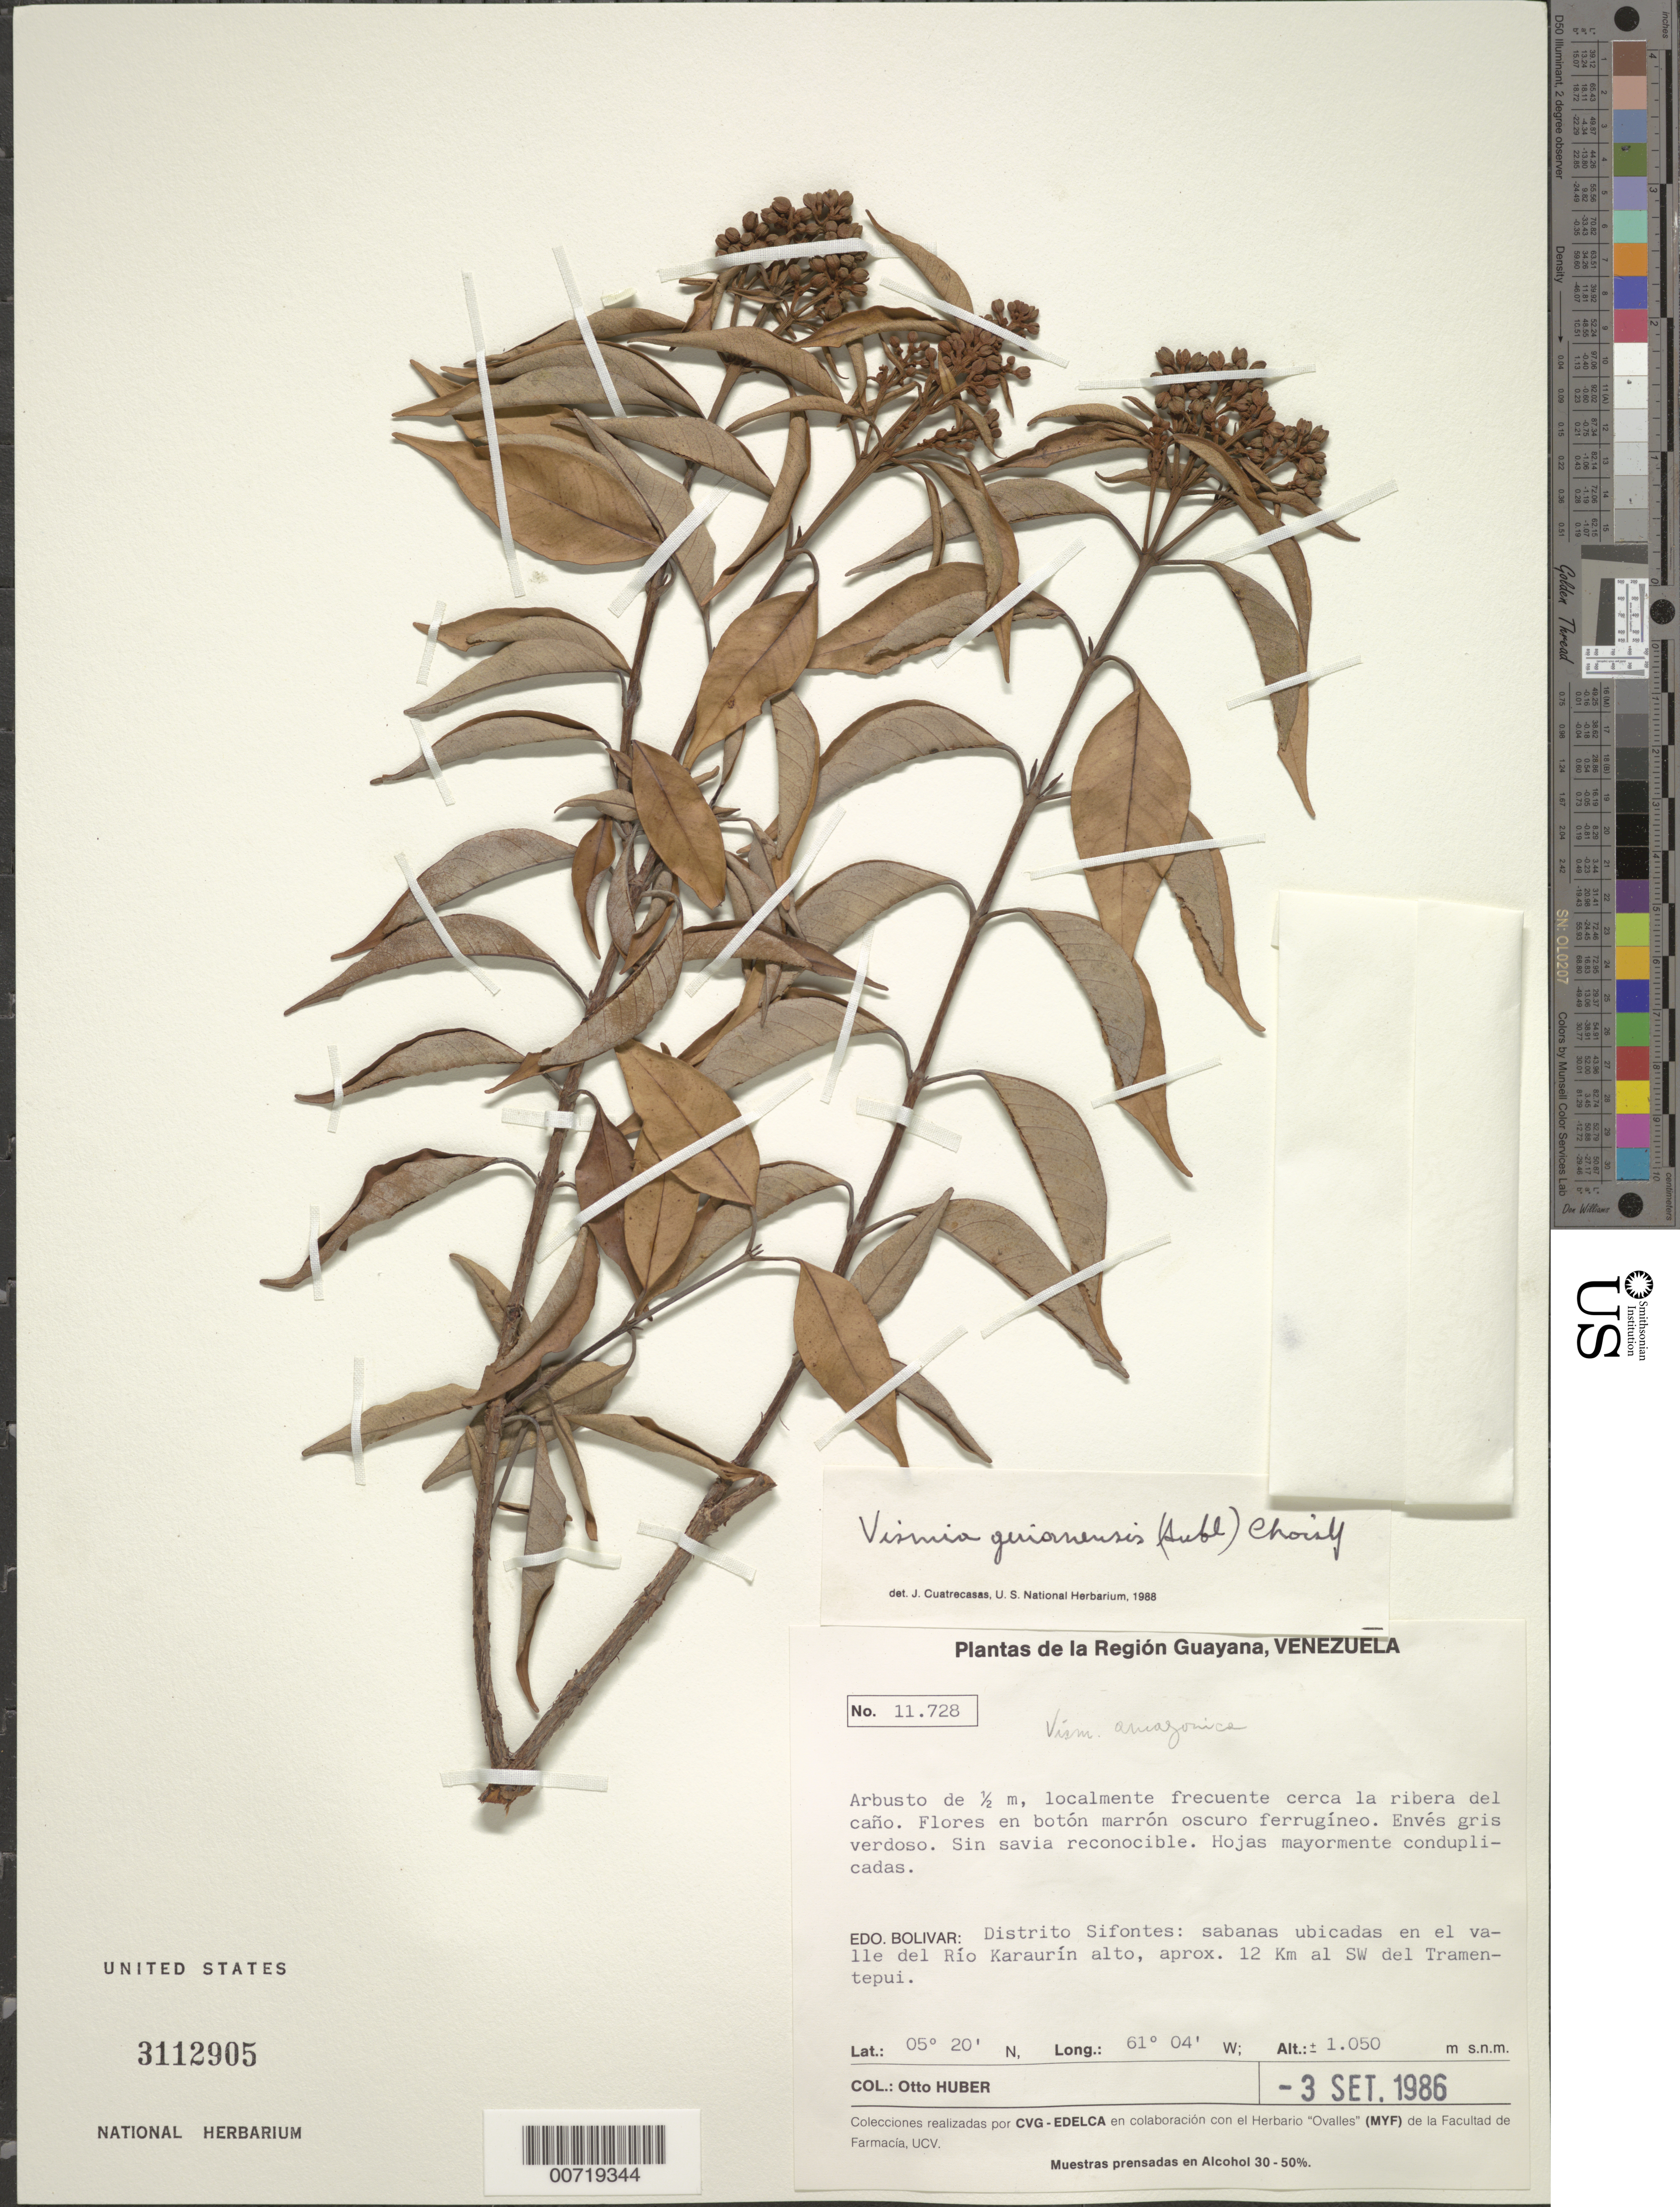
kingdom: Plantae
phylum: Tracheophyta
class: Magnoliopsida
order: Malpighiales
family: Hypericaceae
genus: Vismia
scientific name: Vismia guianensis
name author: (Aubl.) Pers.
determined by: Cuatrecasas, J.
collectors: O. Huber & L. Hernández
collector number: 11728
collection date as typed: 3-Sep-86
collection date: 1986-09-03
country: Venezuela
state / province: Bolívar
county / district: Sifontes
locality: Río Karaurín, W of, 12 km SW del Tramen-tepuí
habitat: Sabanas ubicadas en el valle; cerca la ribera del cano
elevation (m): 1050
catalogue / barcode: US 3112905